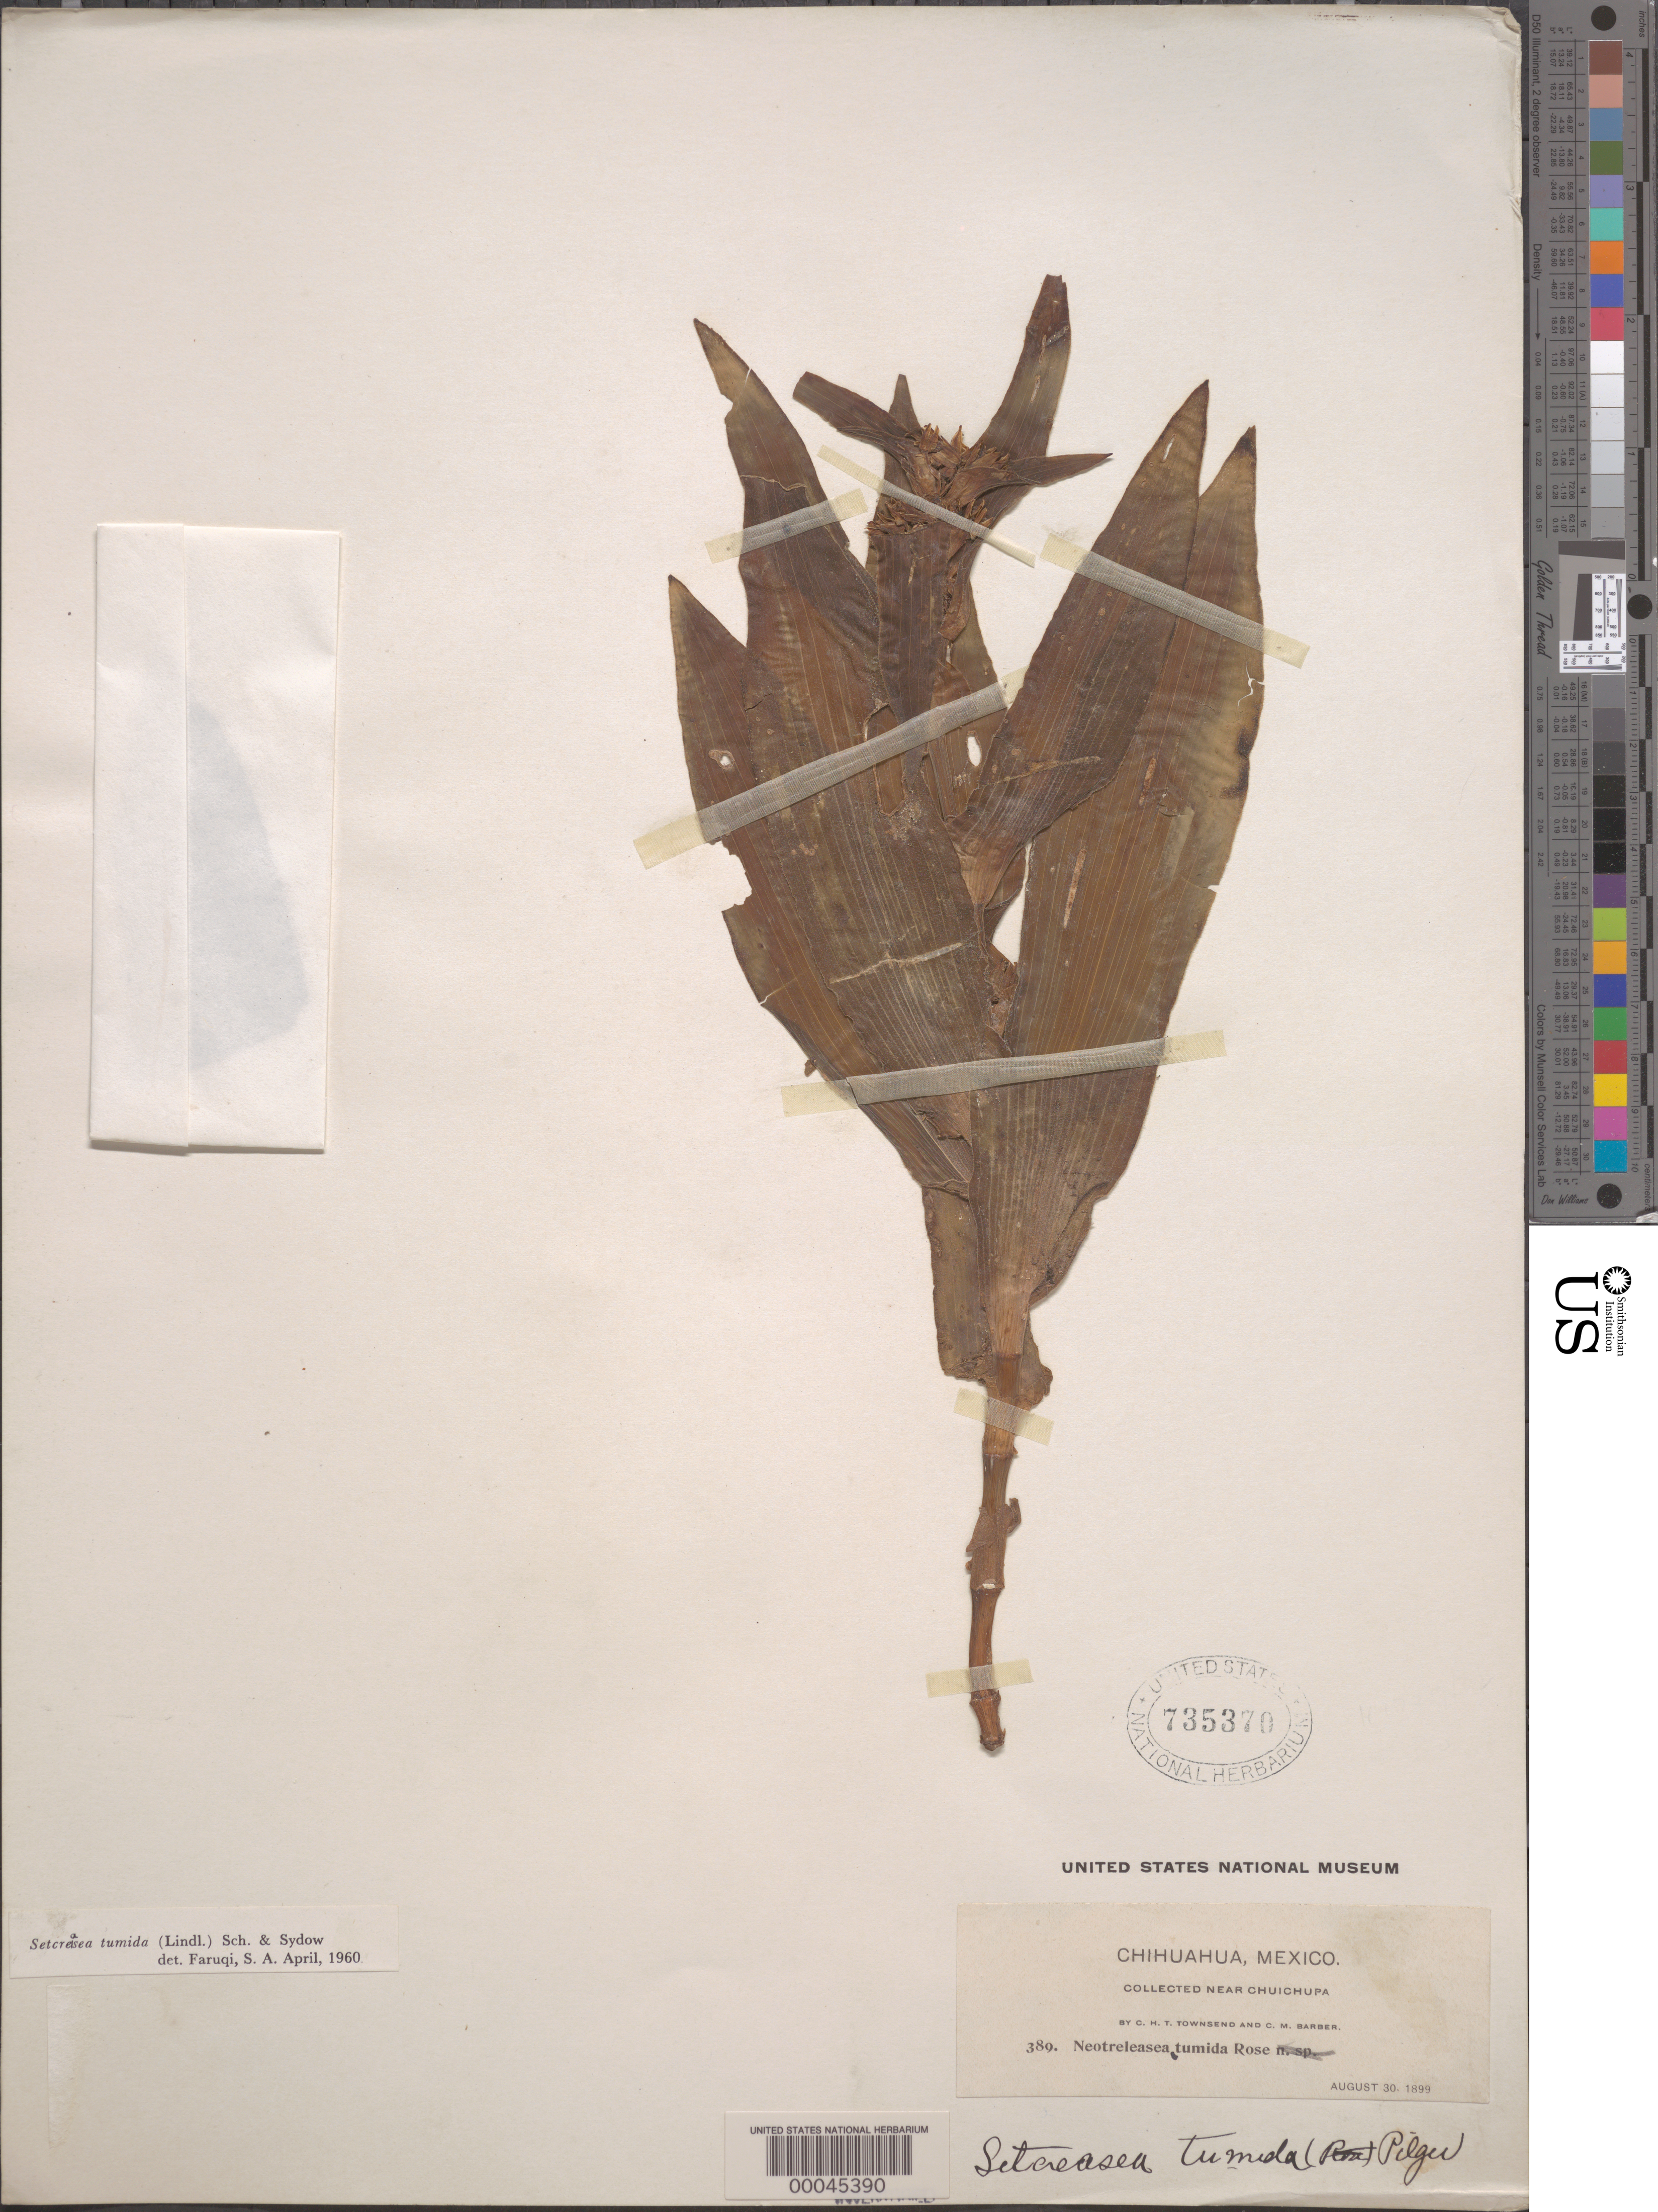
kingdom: Plantae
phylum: Tracheophyta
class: Liliopsida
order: Commelinales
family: Commelinaceae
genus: Tradescantia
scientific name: Tradescantia andrieuxii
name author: C.B. Clarke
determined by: Strong, Mark T., (BOT), Smithsonian Institution - National Museum of Natural History (UNITED STATES)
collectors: C. H. T. Townsend & C. Barber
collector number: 389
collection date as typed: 30 Aug 1899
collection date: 1899-08-30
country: Mexico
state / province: Chihuahua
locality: Near chuichupa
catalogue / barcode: US 735370